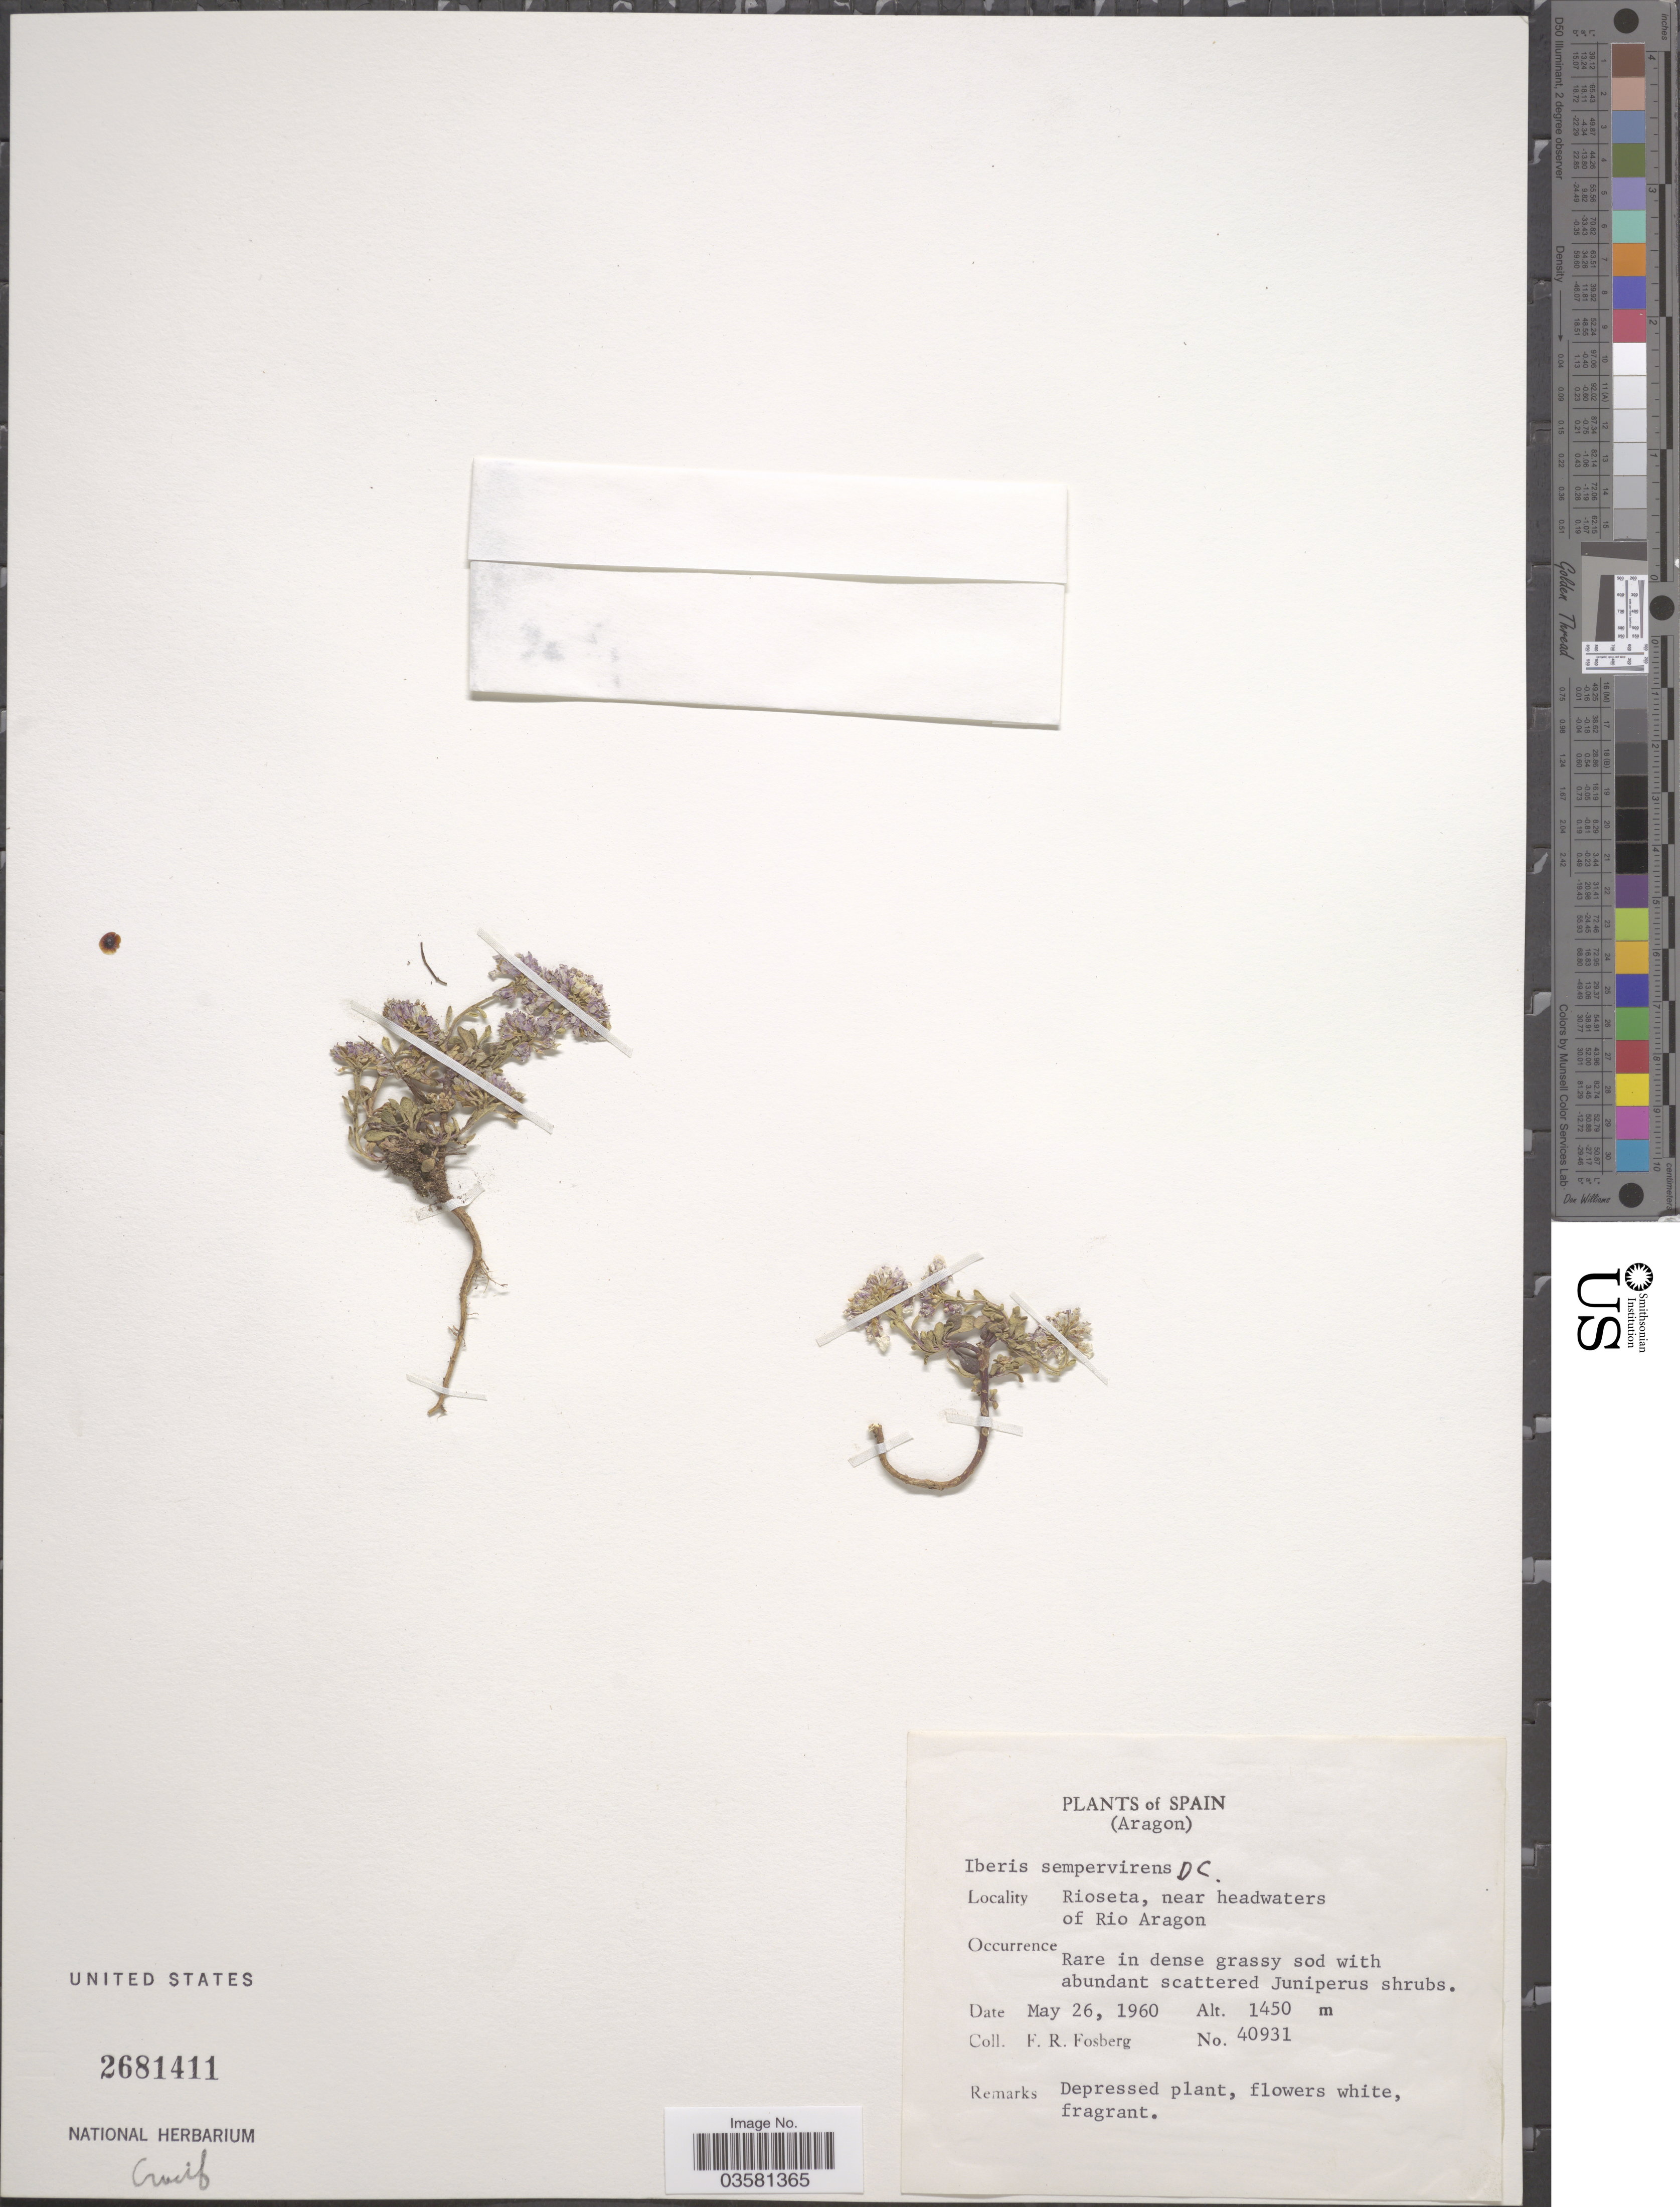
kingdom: Plantae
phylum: Tracheophyta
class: Magnoliopsida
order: Brassicales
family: Brassicaceae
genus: Iberis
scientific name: Iberis sempervirens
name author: L.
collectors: F. R. Fosberg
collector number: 40931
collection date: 1960-05-26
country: Spain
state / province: Aragón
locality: Rioseta, near headwaters of Rio Aragon.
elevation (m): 1450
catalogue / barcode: US 2681411